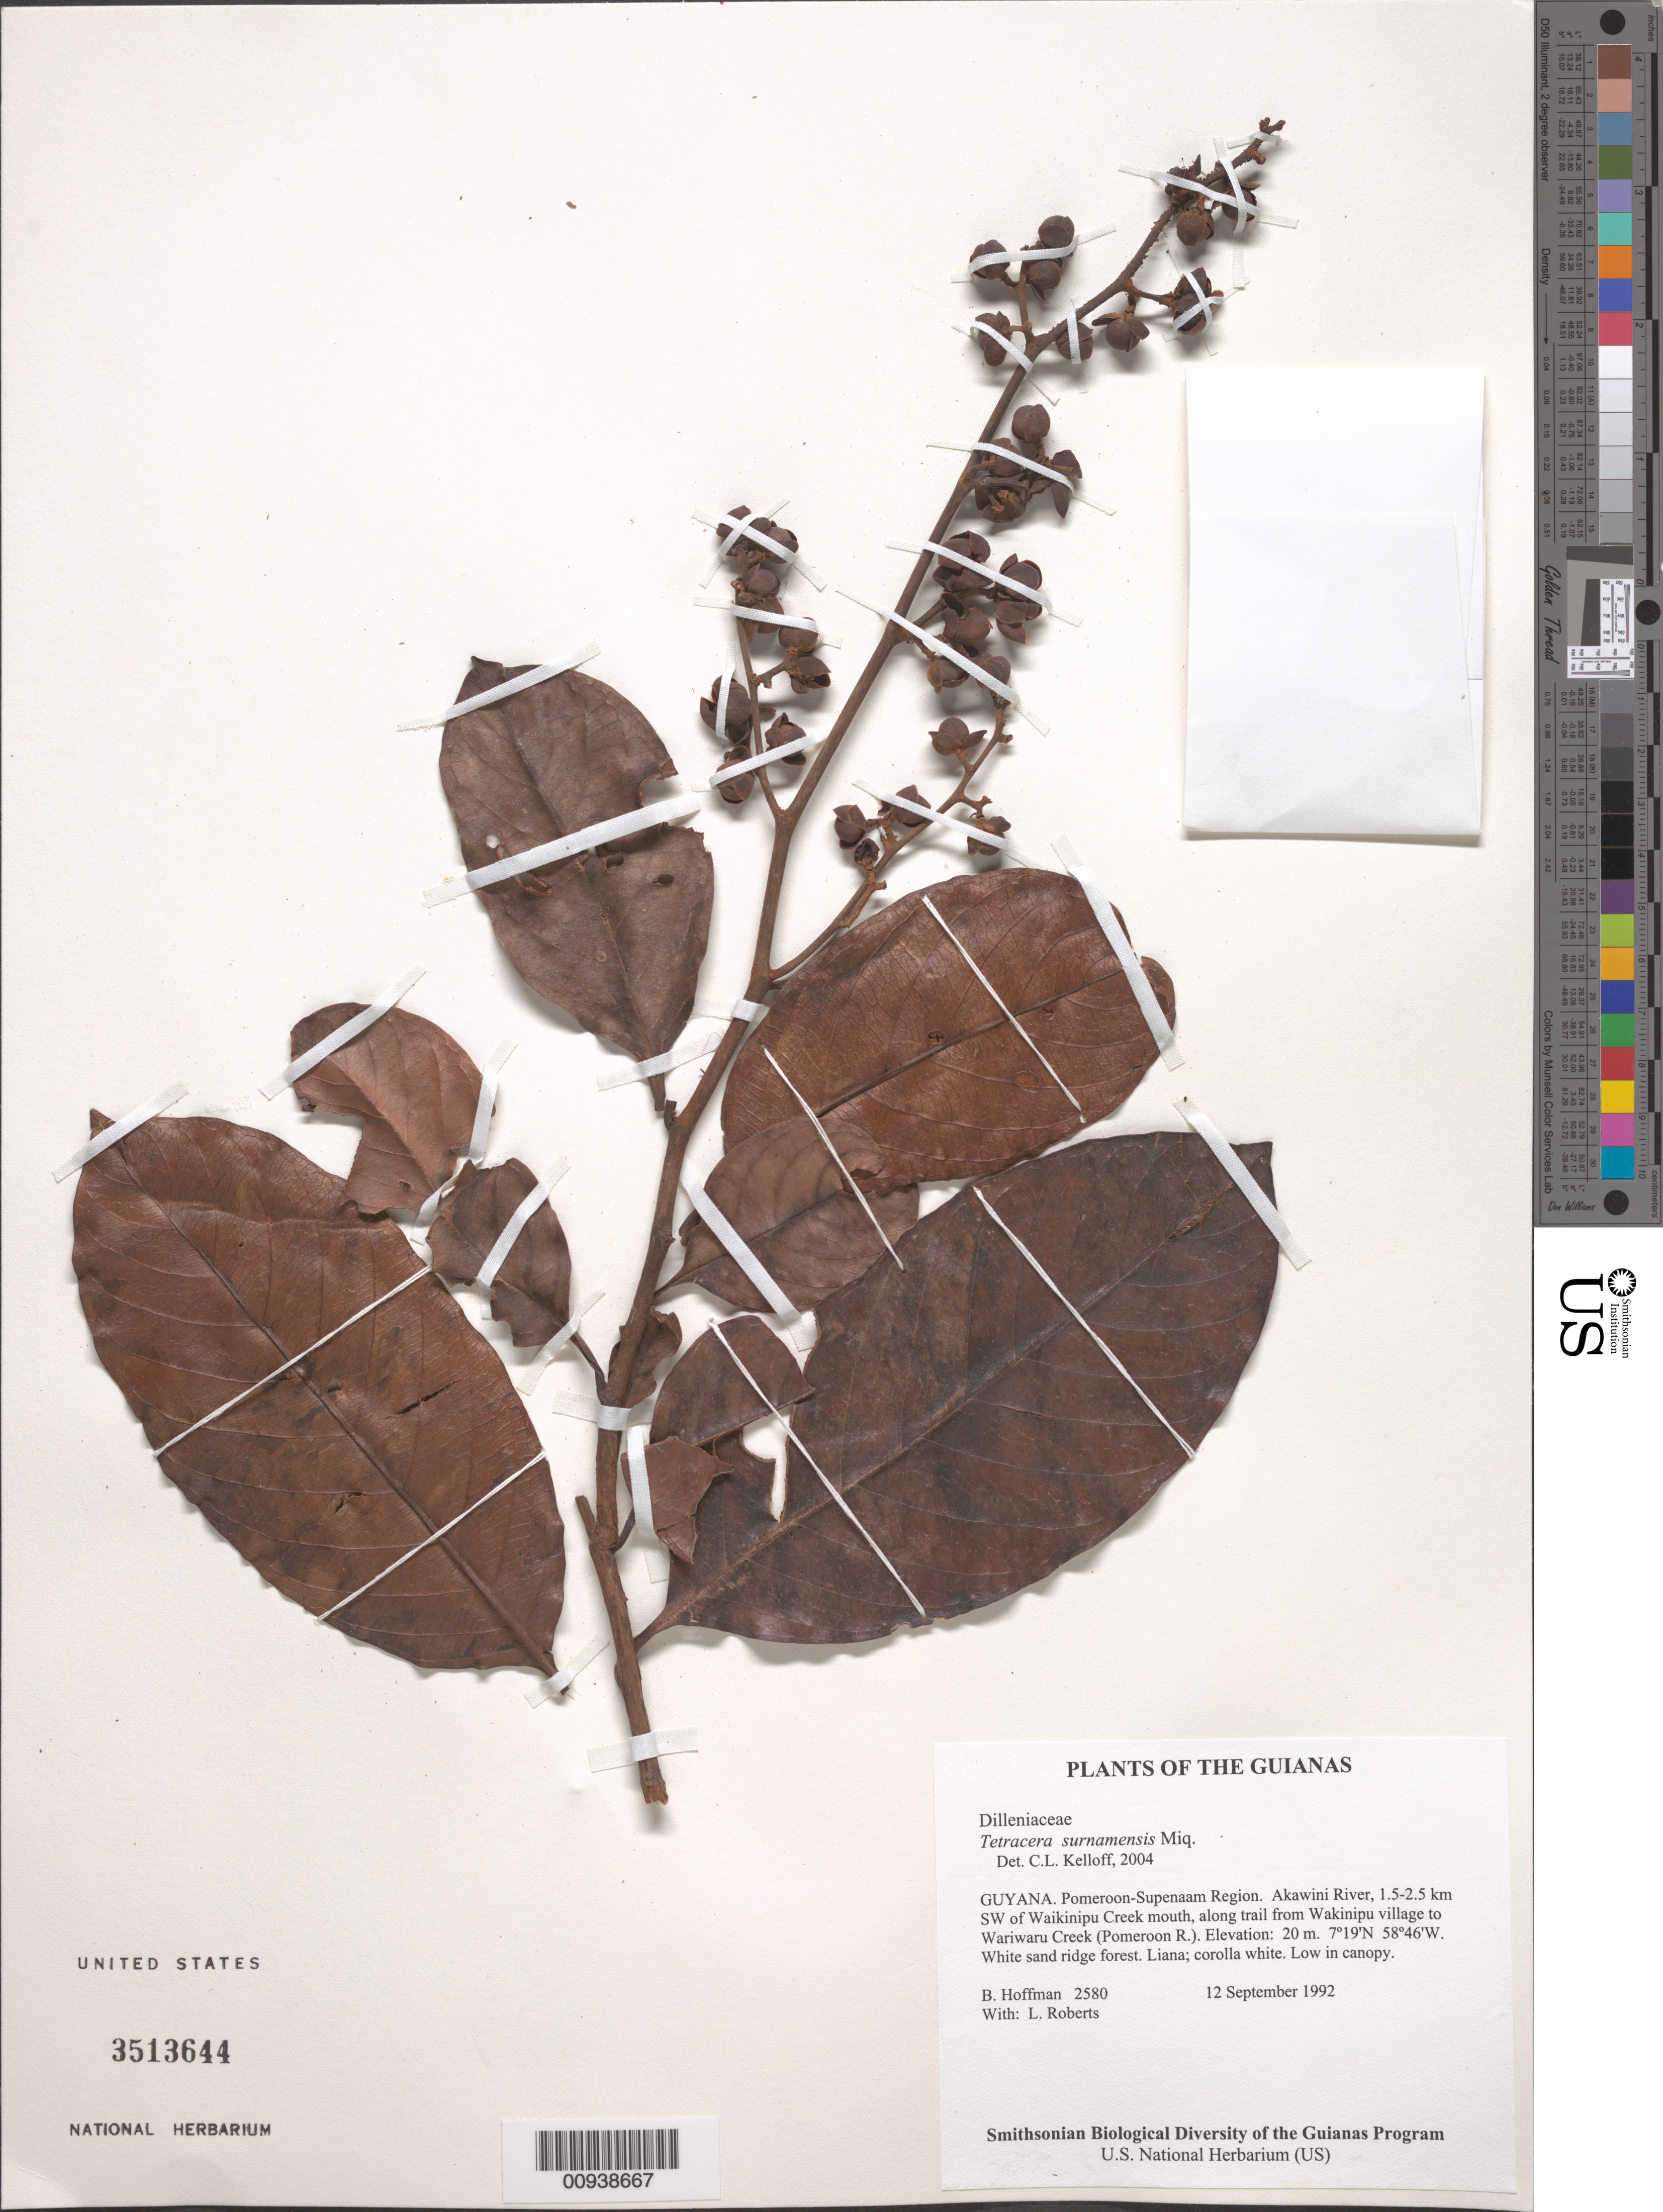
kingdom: Plantae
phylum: Tracheophyta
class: Magnoliopsida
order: Dilleniales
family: Dilleniaceae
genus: Tetracera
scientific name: Tetracera surinamensis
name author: Miq.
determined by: Kelloff, Carol L., (US), Smithsonian Institution - National Museum of Natural History (UNITED STATES)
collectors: B. Hoffman & L. Roberts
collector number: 2580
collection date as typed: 12 September 1992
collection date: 1992-09-12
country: Guyana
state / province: Pomeroon-Supenaam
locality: Akawini River, 1.5-2.5 km SW of Waikinipu Creek mouth, along trail from Wakinipu village to Wariwaru Creek (Pomeroon R.)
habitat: White sand ridge forest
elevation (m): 20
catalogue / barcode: US 3513644